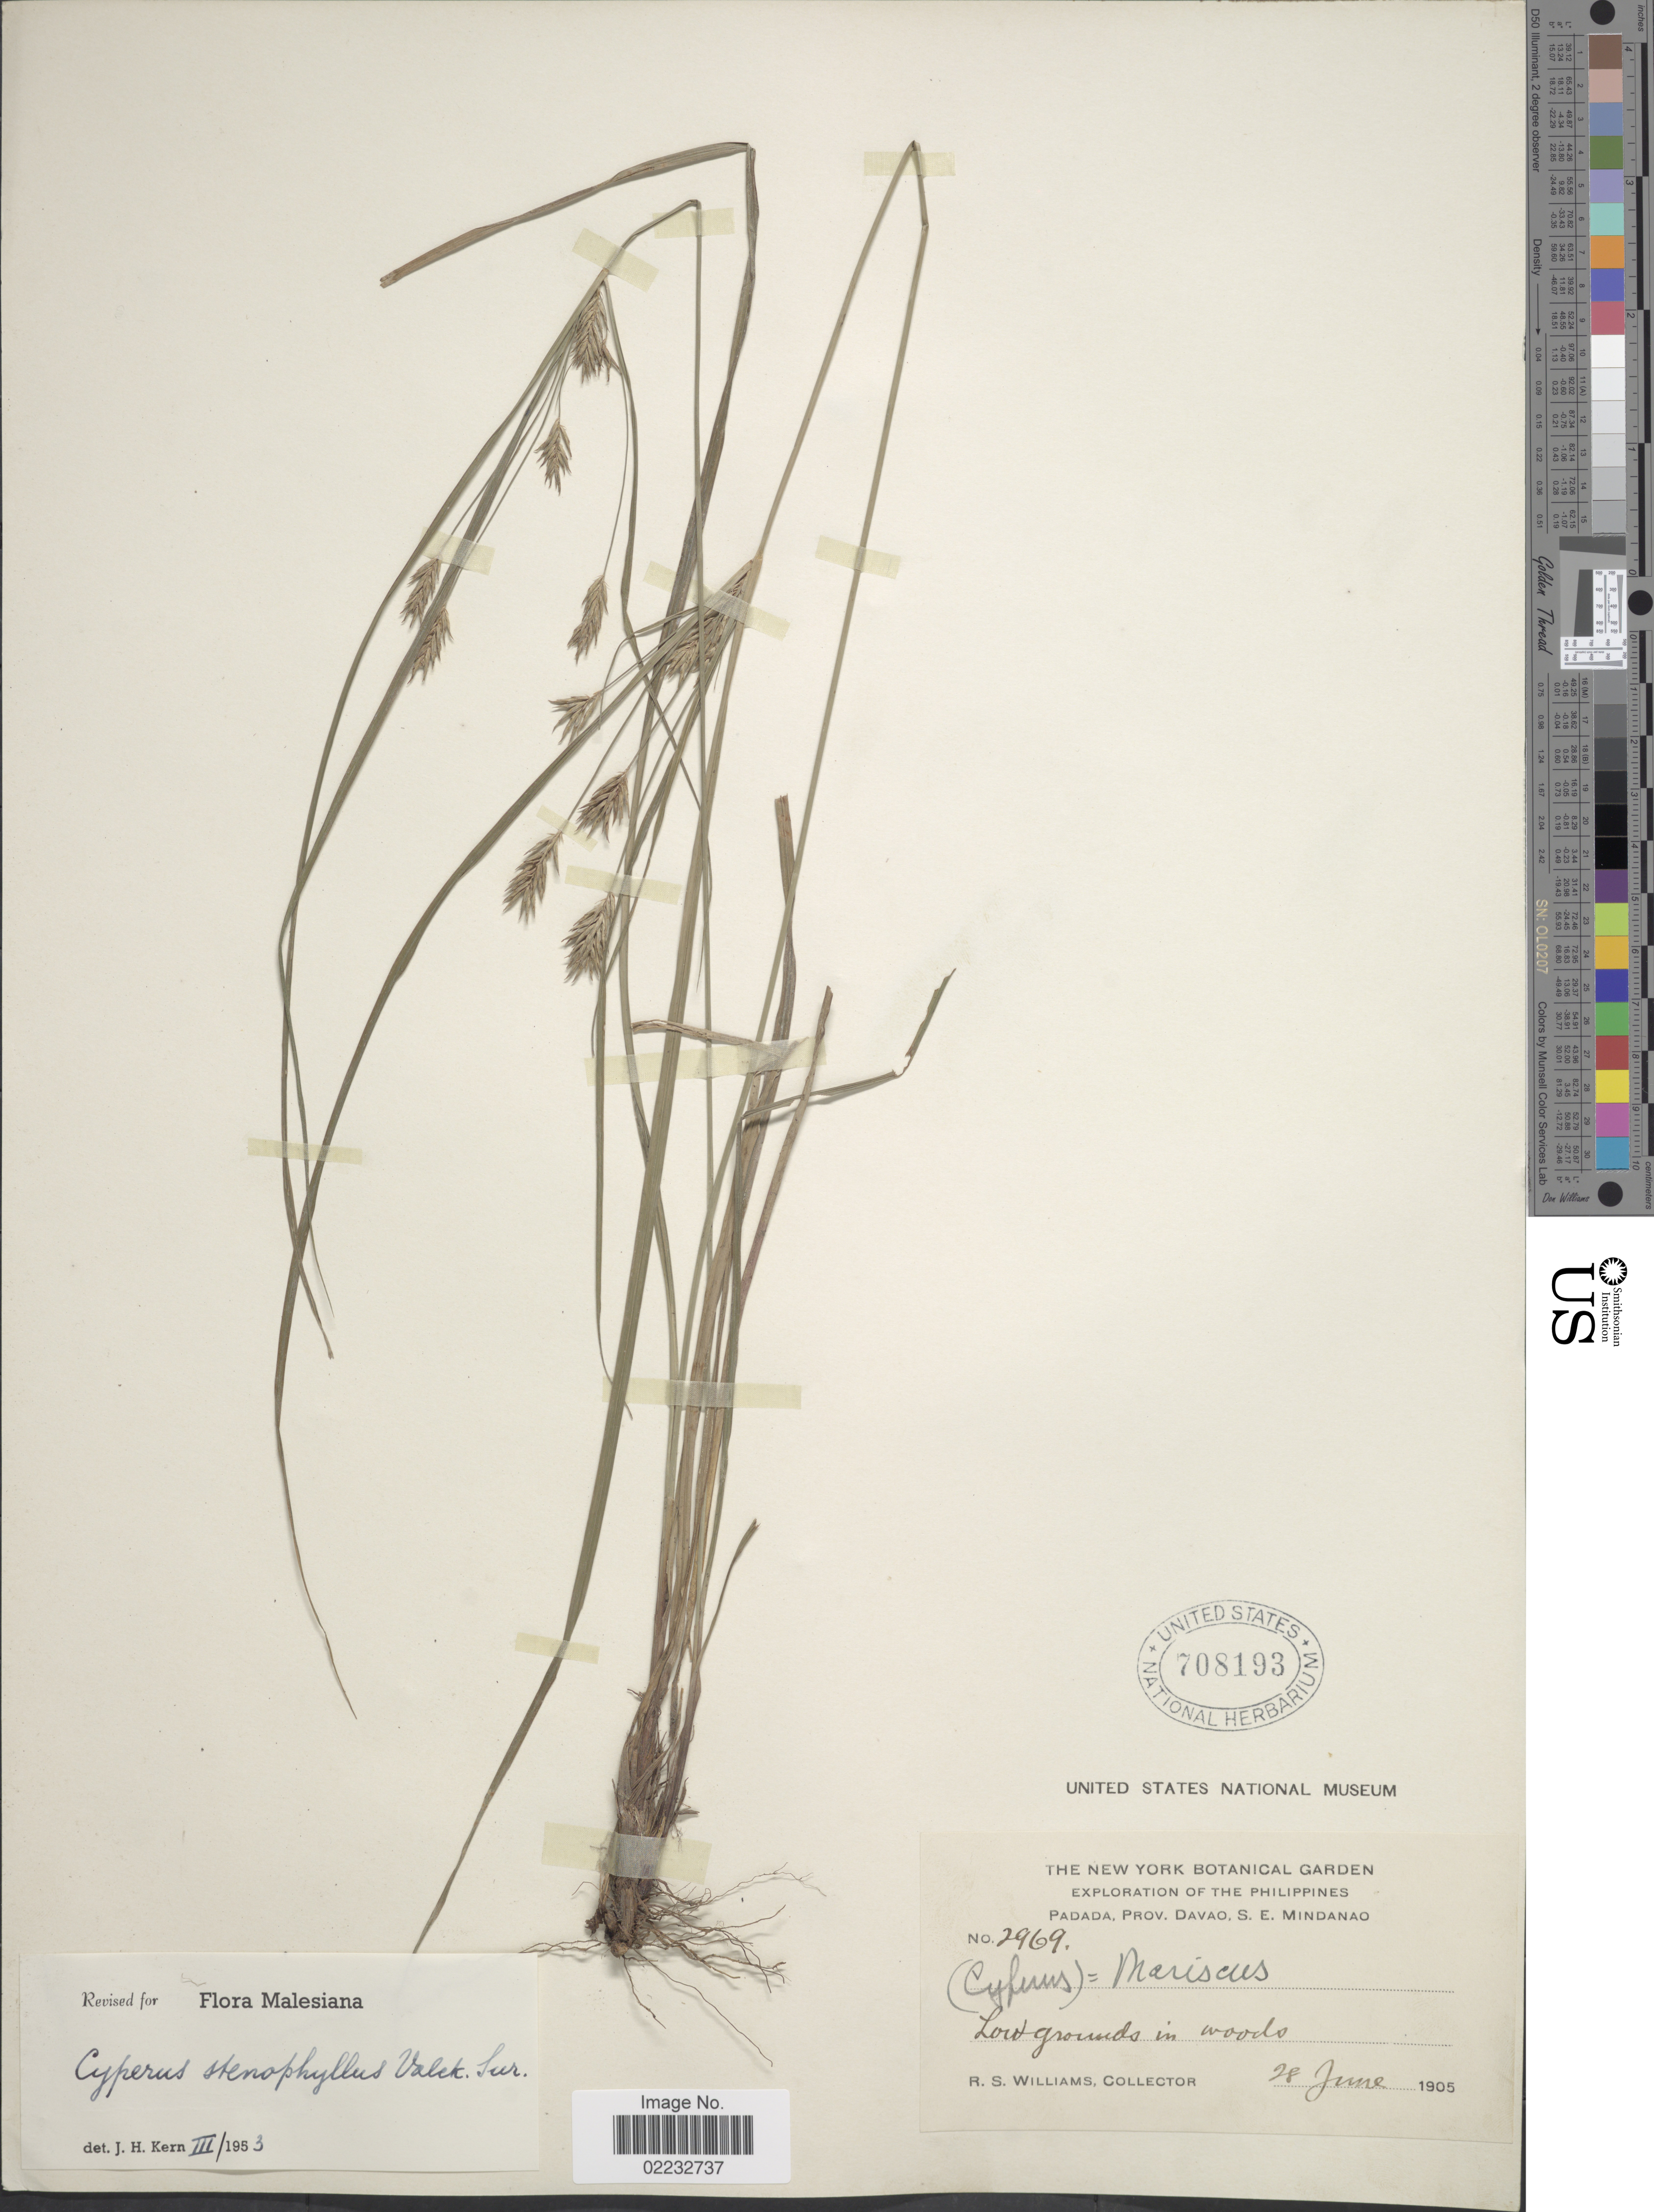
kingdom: Plantae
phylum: Tracheophyta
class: Liliopsida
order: Poales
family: Cyperaceae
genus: Cyperus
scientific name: Cyperus stenophyllus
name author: Valck. Sur.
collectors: R. S. Williams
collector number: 2969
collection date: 1905-06-28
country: Philippines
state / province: Davao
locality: Padada, S. E. Mindanao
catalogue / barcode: US 708193